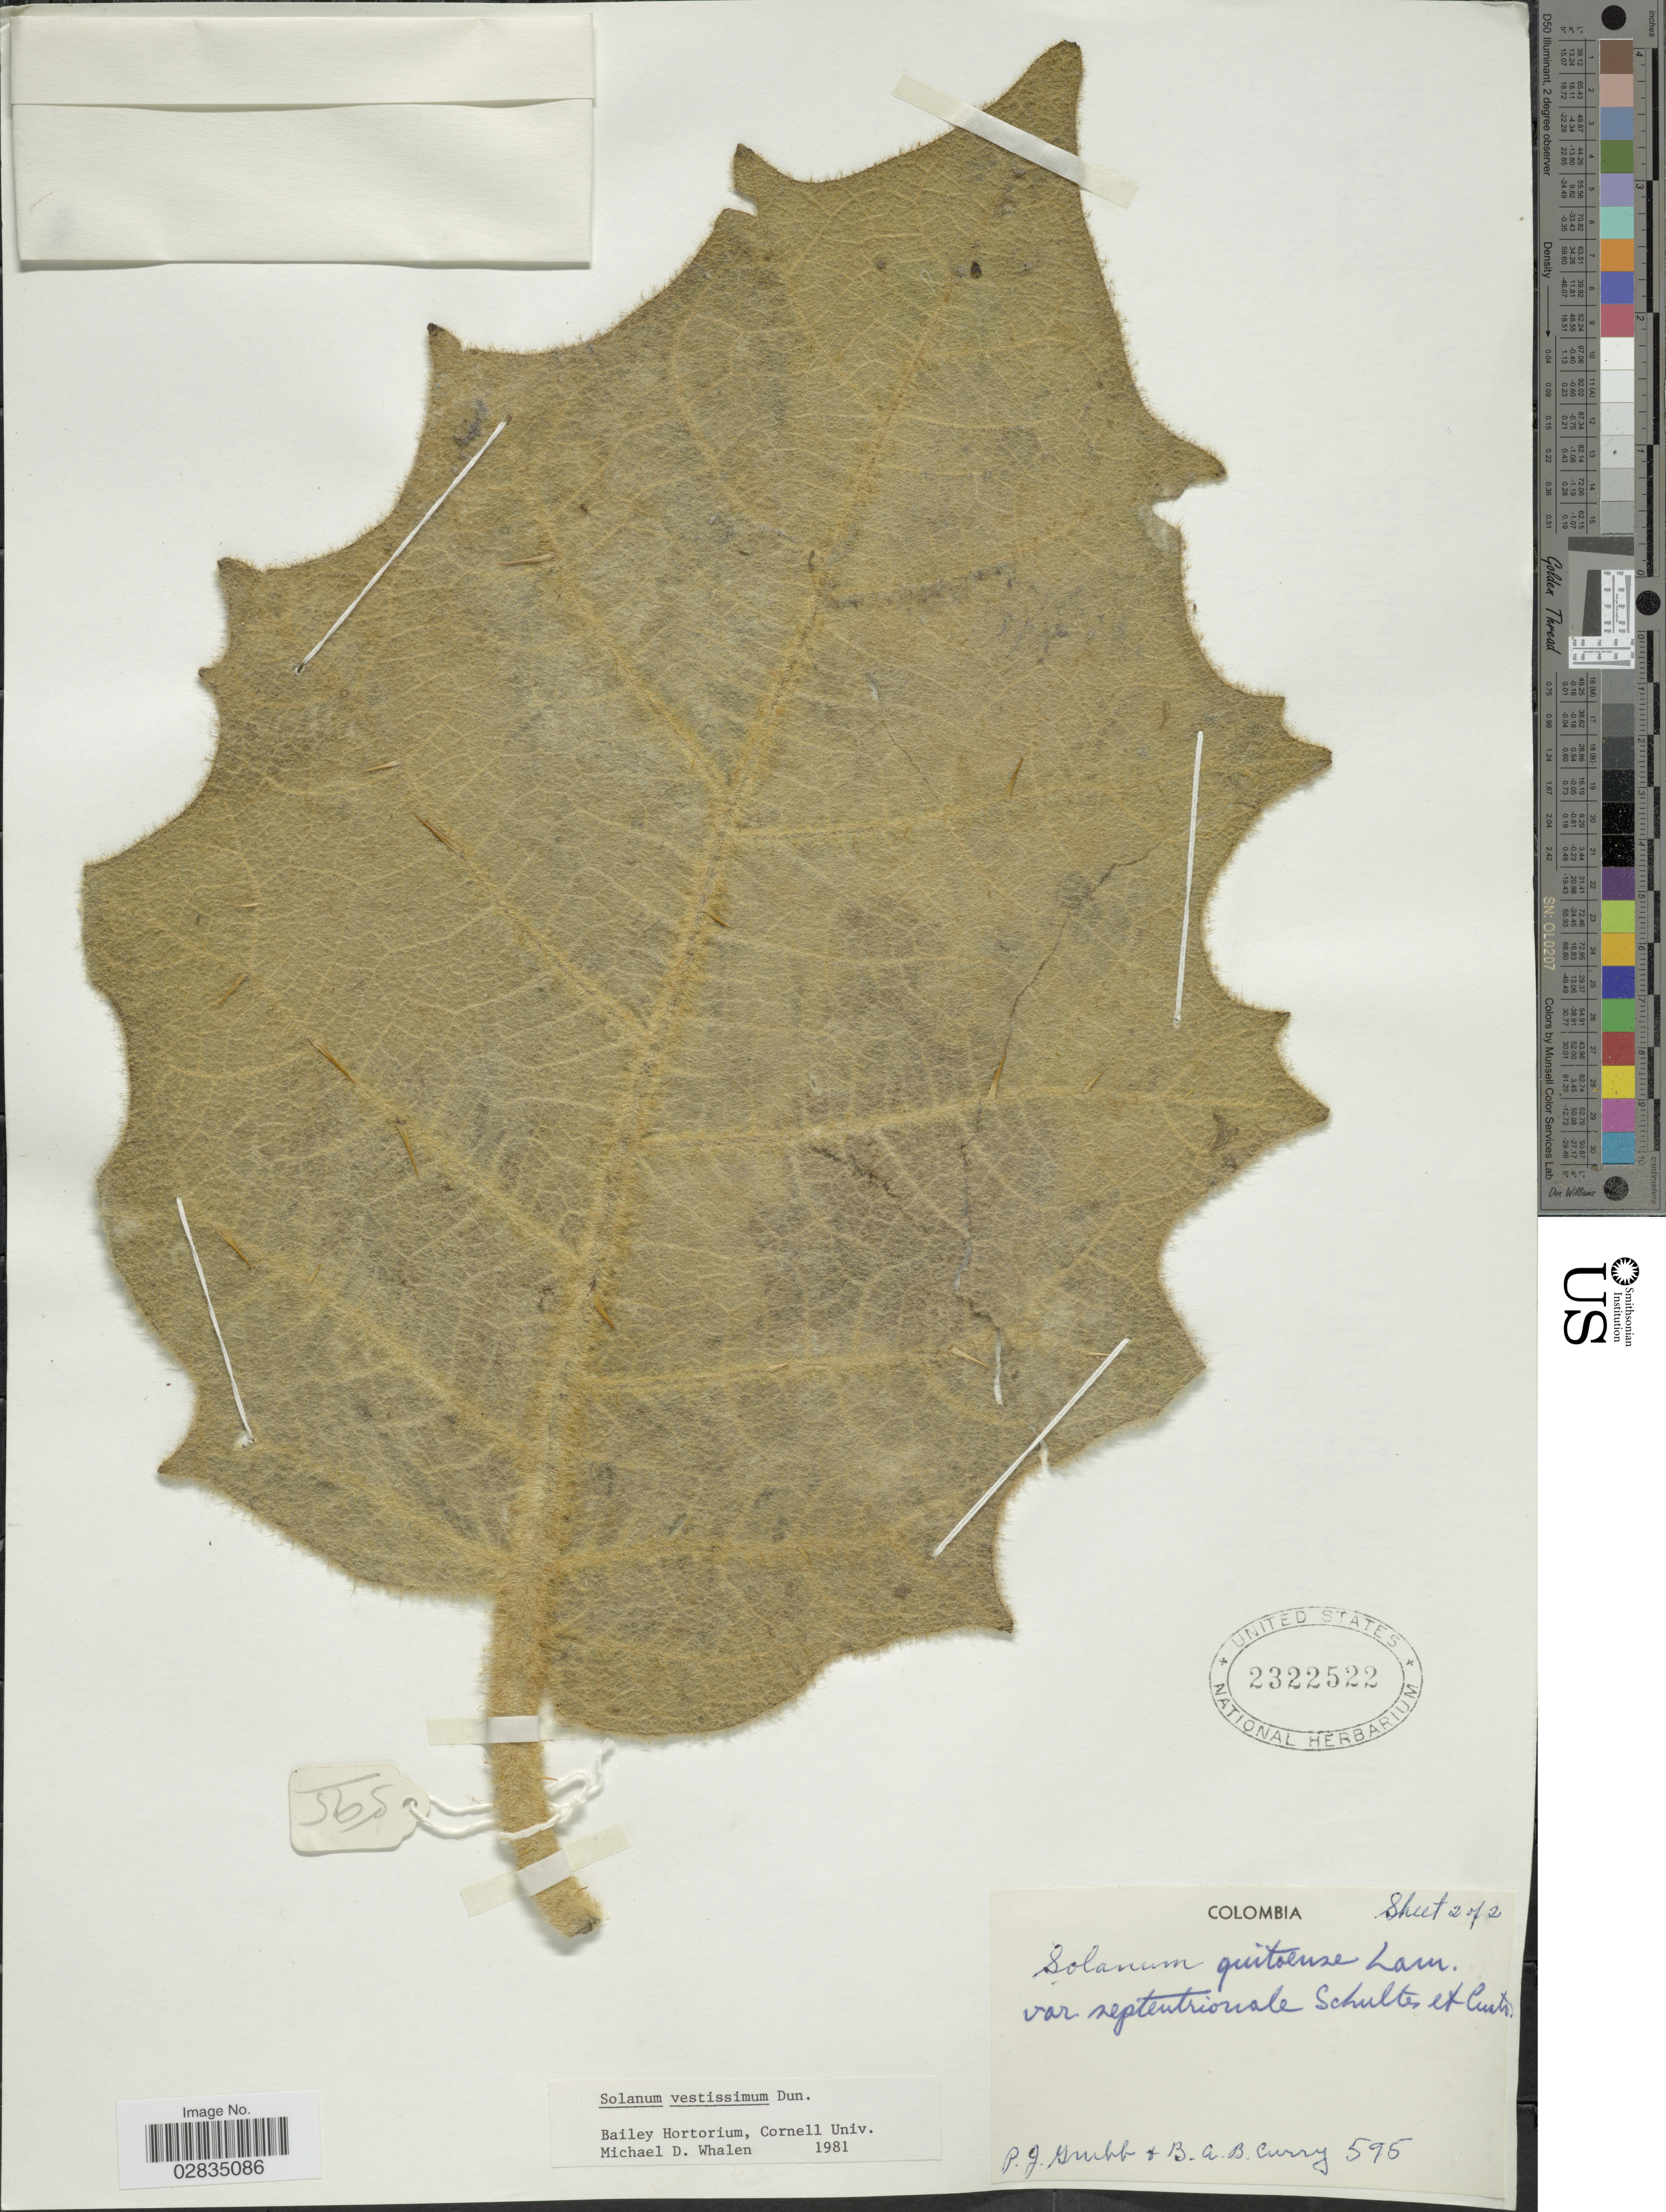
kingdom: Plantae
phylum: Tracheophyta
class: Magnoliopsida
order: Solanales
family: Solanaceae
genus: Solanum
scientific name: Solanum vestissimum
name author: Dunal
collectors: P. J. Grubb & B. A. B. Curry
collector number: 595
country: Colombia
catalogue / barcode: US 2322522